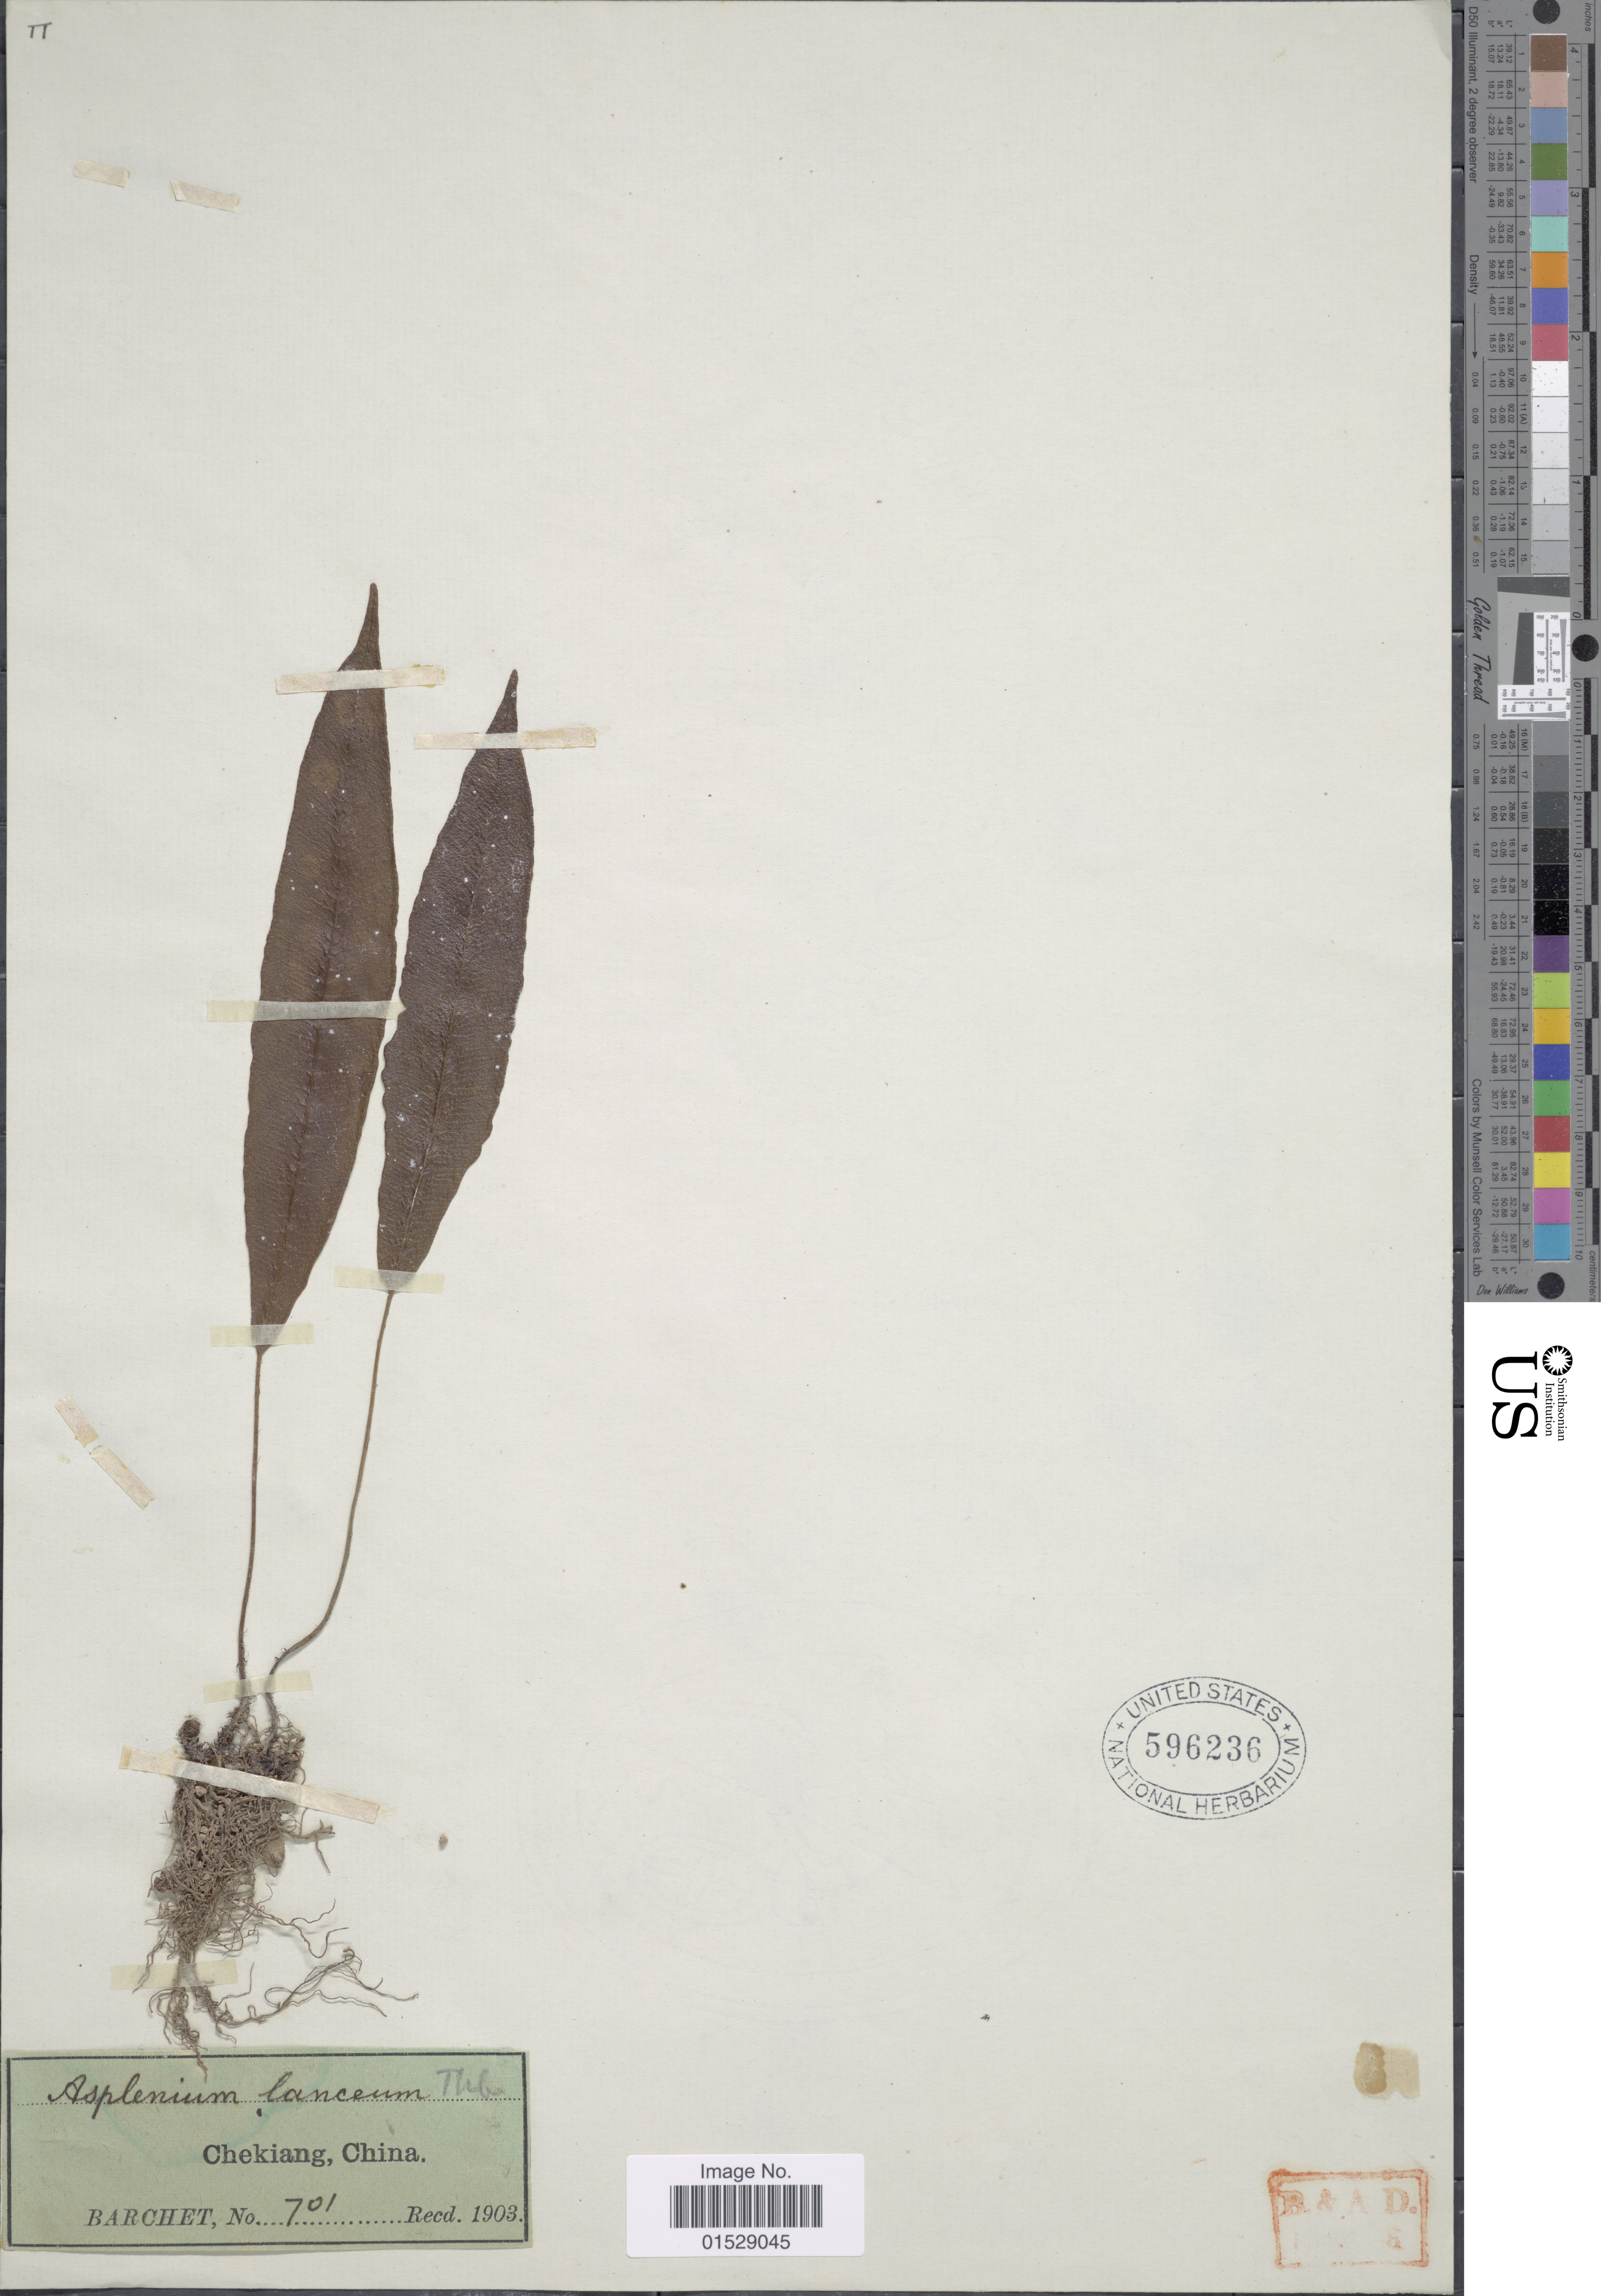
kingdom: Plantae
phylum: Tracheophyta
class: Polypodiopsida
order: Polypodiales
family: Athyriaceae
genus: Deparia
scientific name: Deparia lancea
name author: (Thunb.) Fraser-Jenk.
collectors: Barchet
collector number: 701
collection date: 1903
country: China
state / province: Zhejiang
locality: Chekiang, China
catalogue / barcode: US 596236